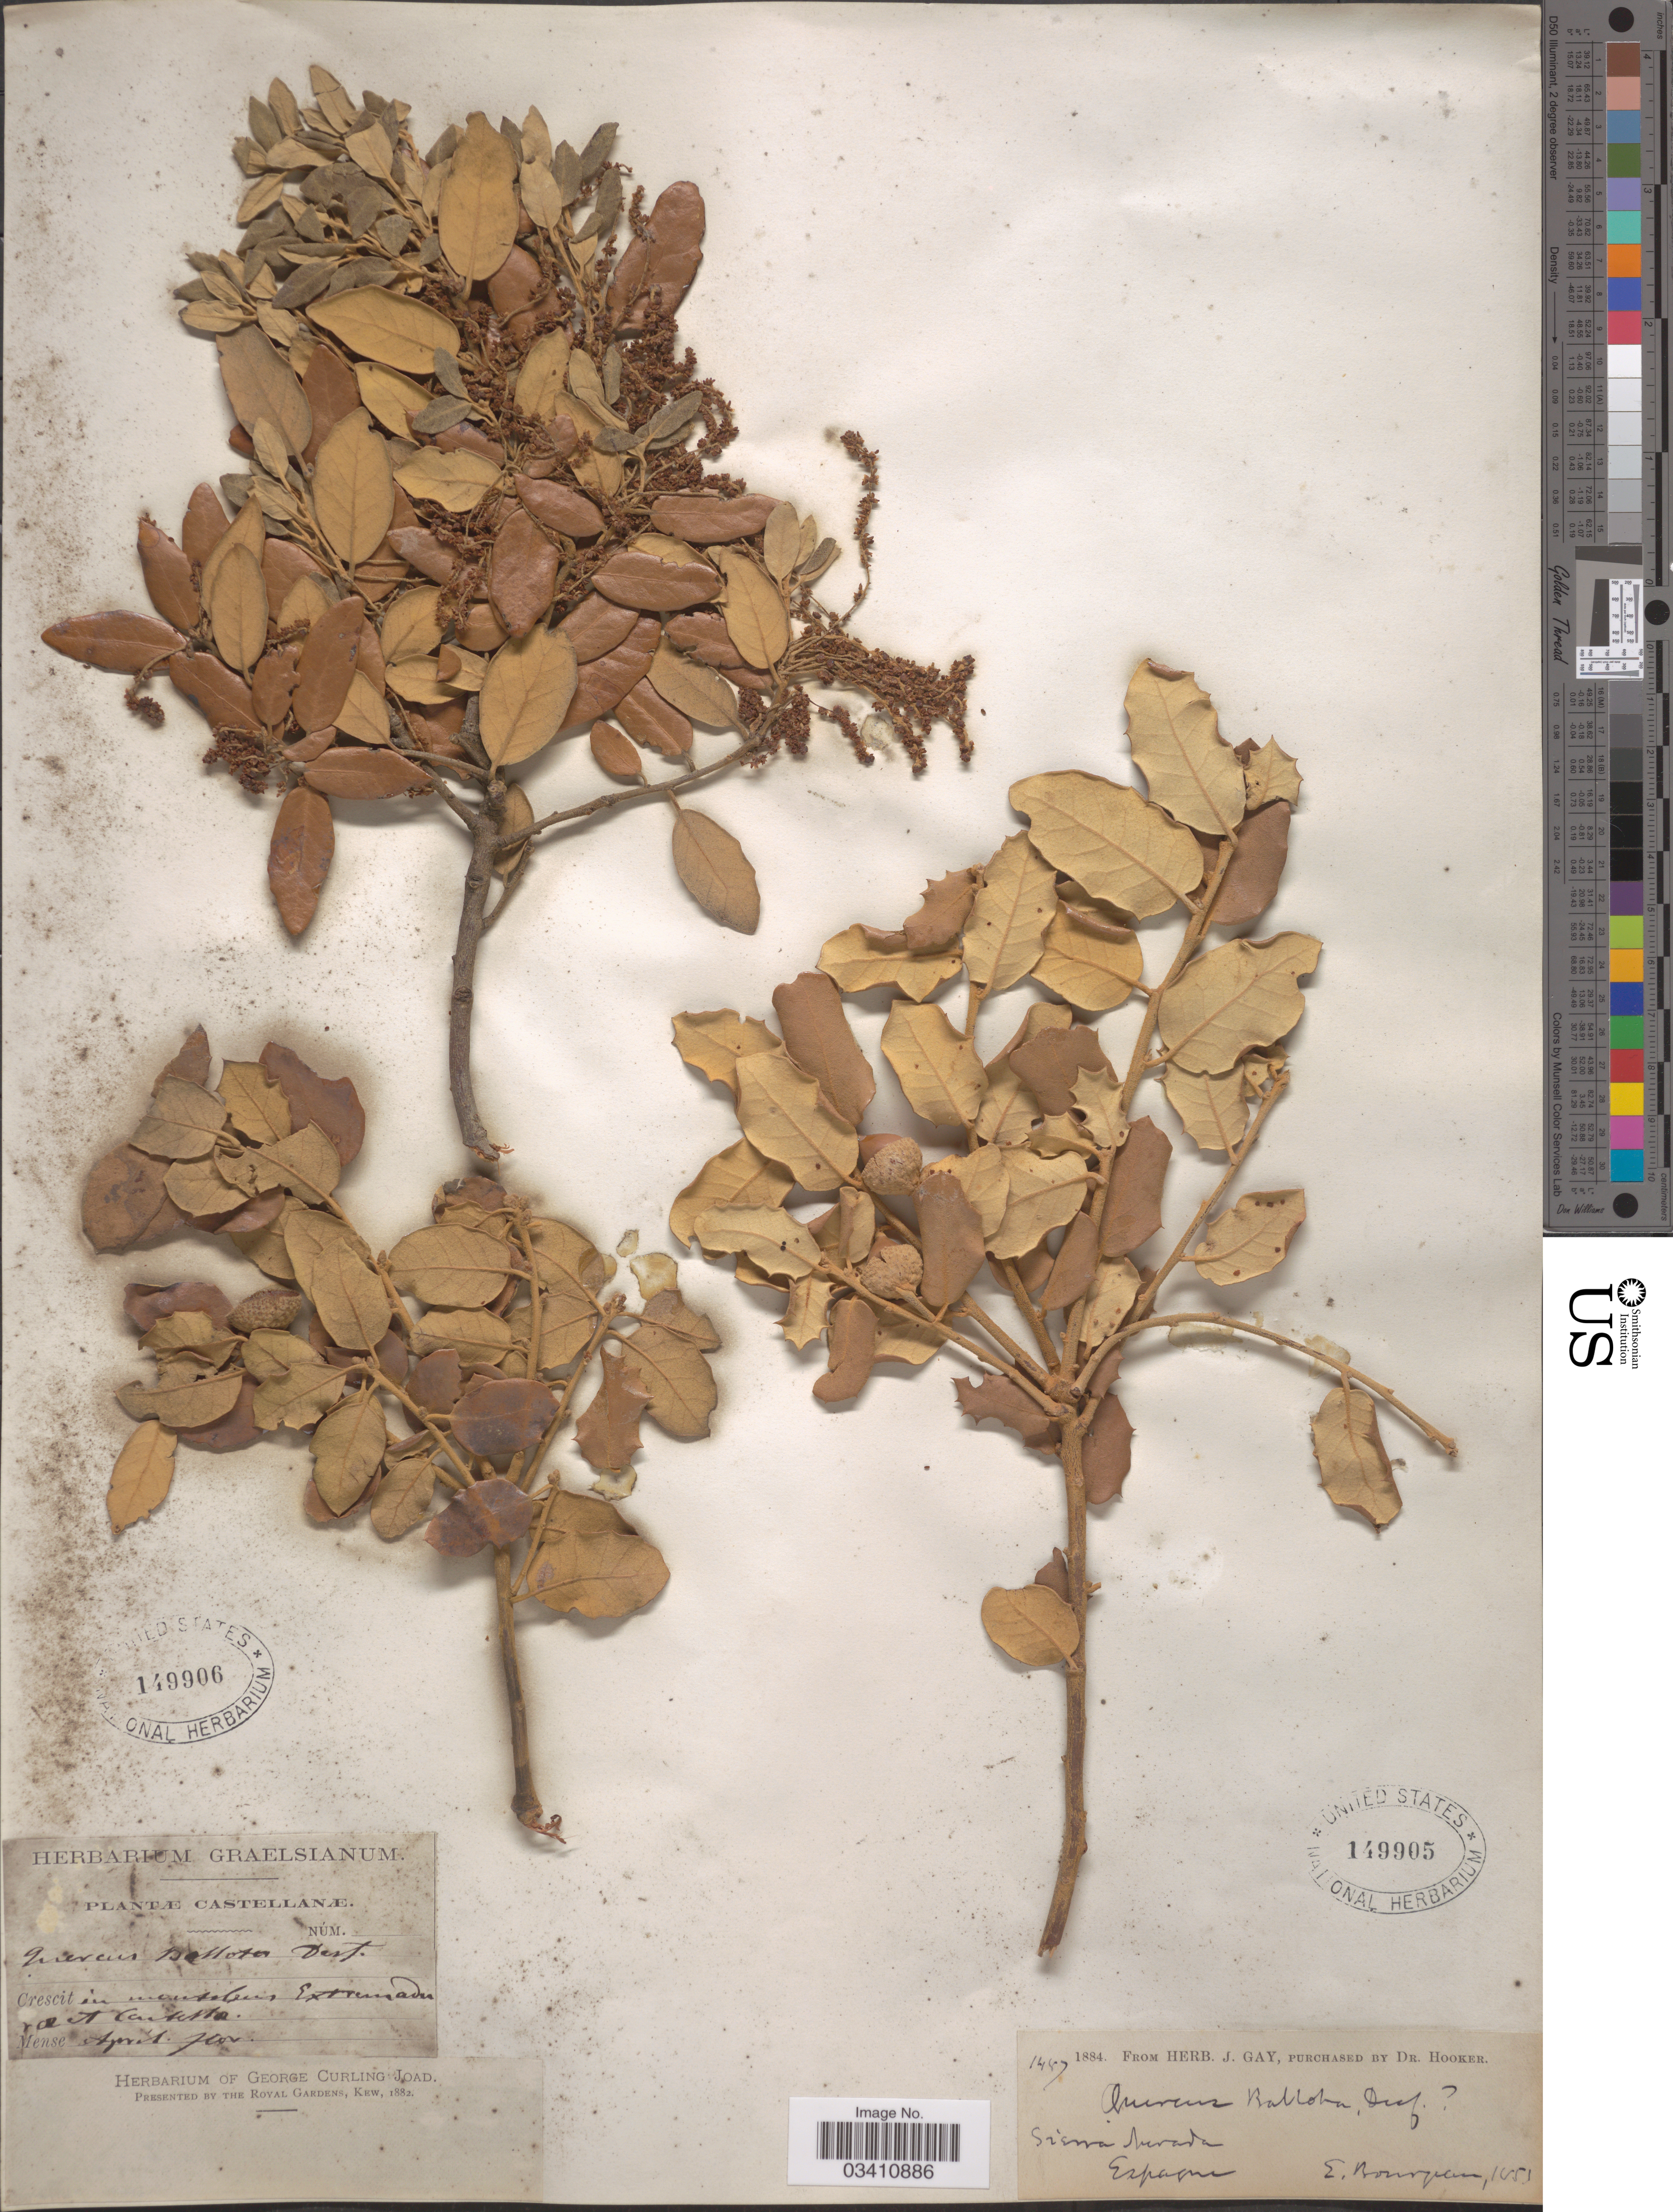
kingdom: Plantae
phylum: Tracheophyta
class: Magnoliopsida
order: Fagales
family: Fagaceae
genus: Quercus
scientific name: Quercus ballota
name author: Desf.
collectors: E. Bourgeau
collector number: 1487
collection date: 1853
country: Spain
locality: Sierra Murada.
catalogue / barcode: US 149905-2